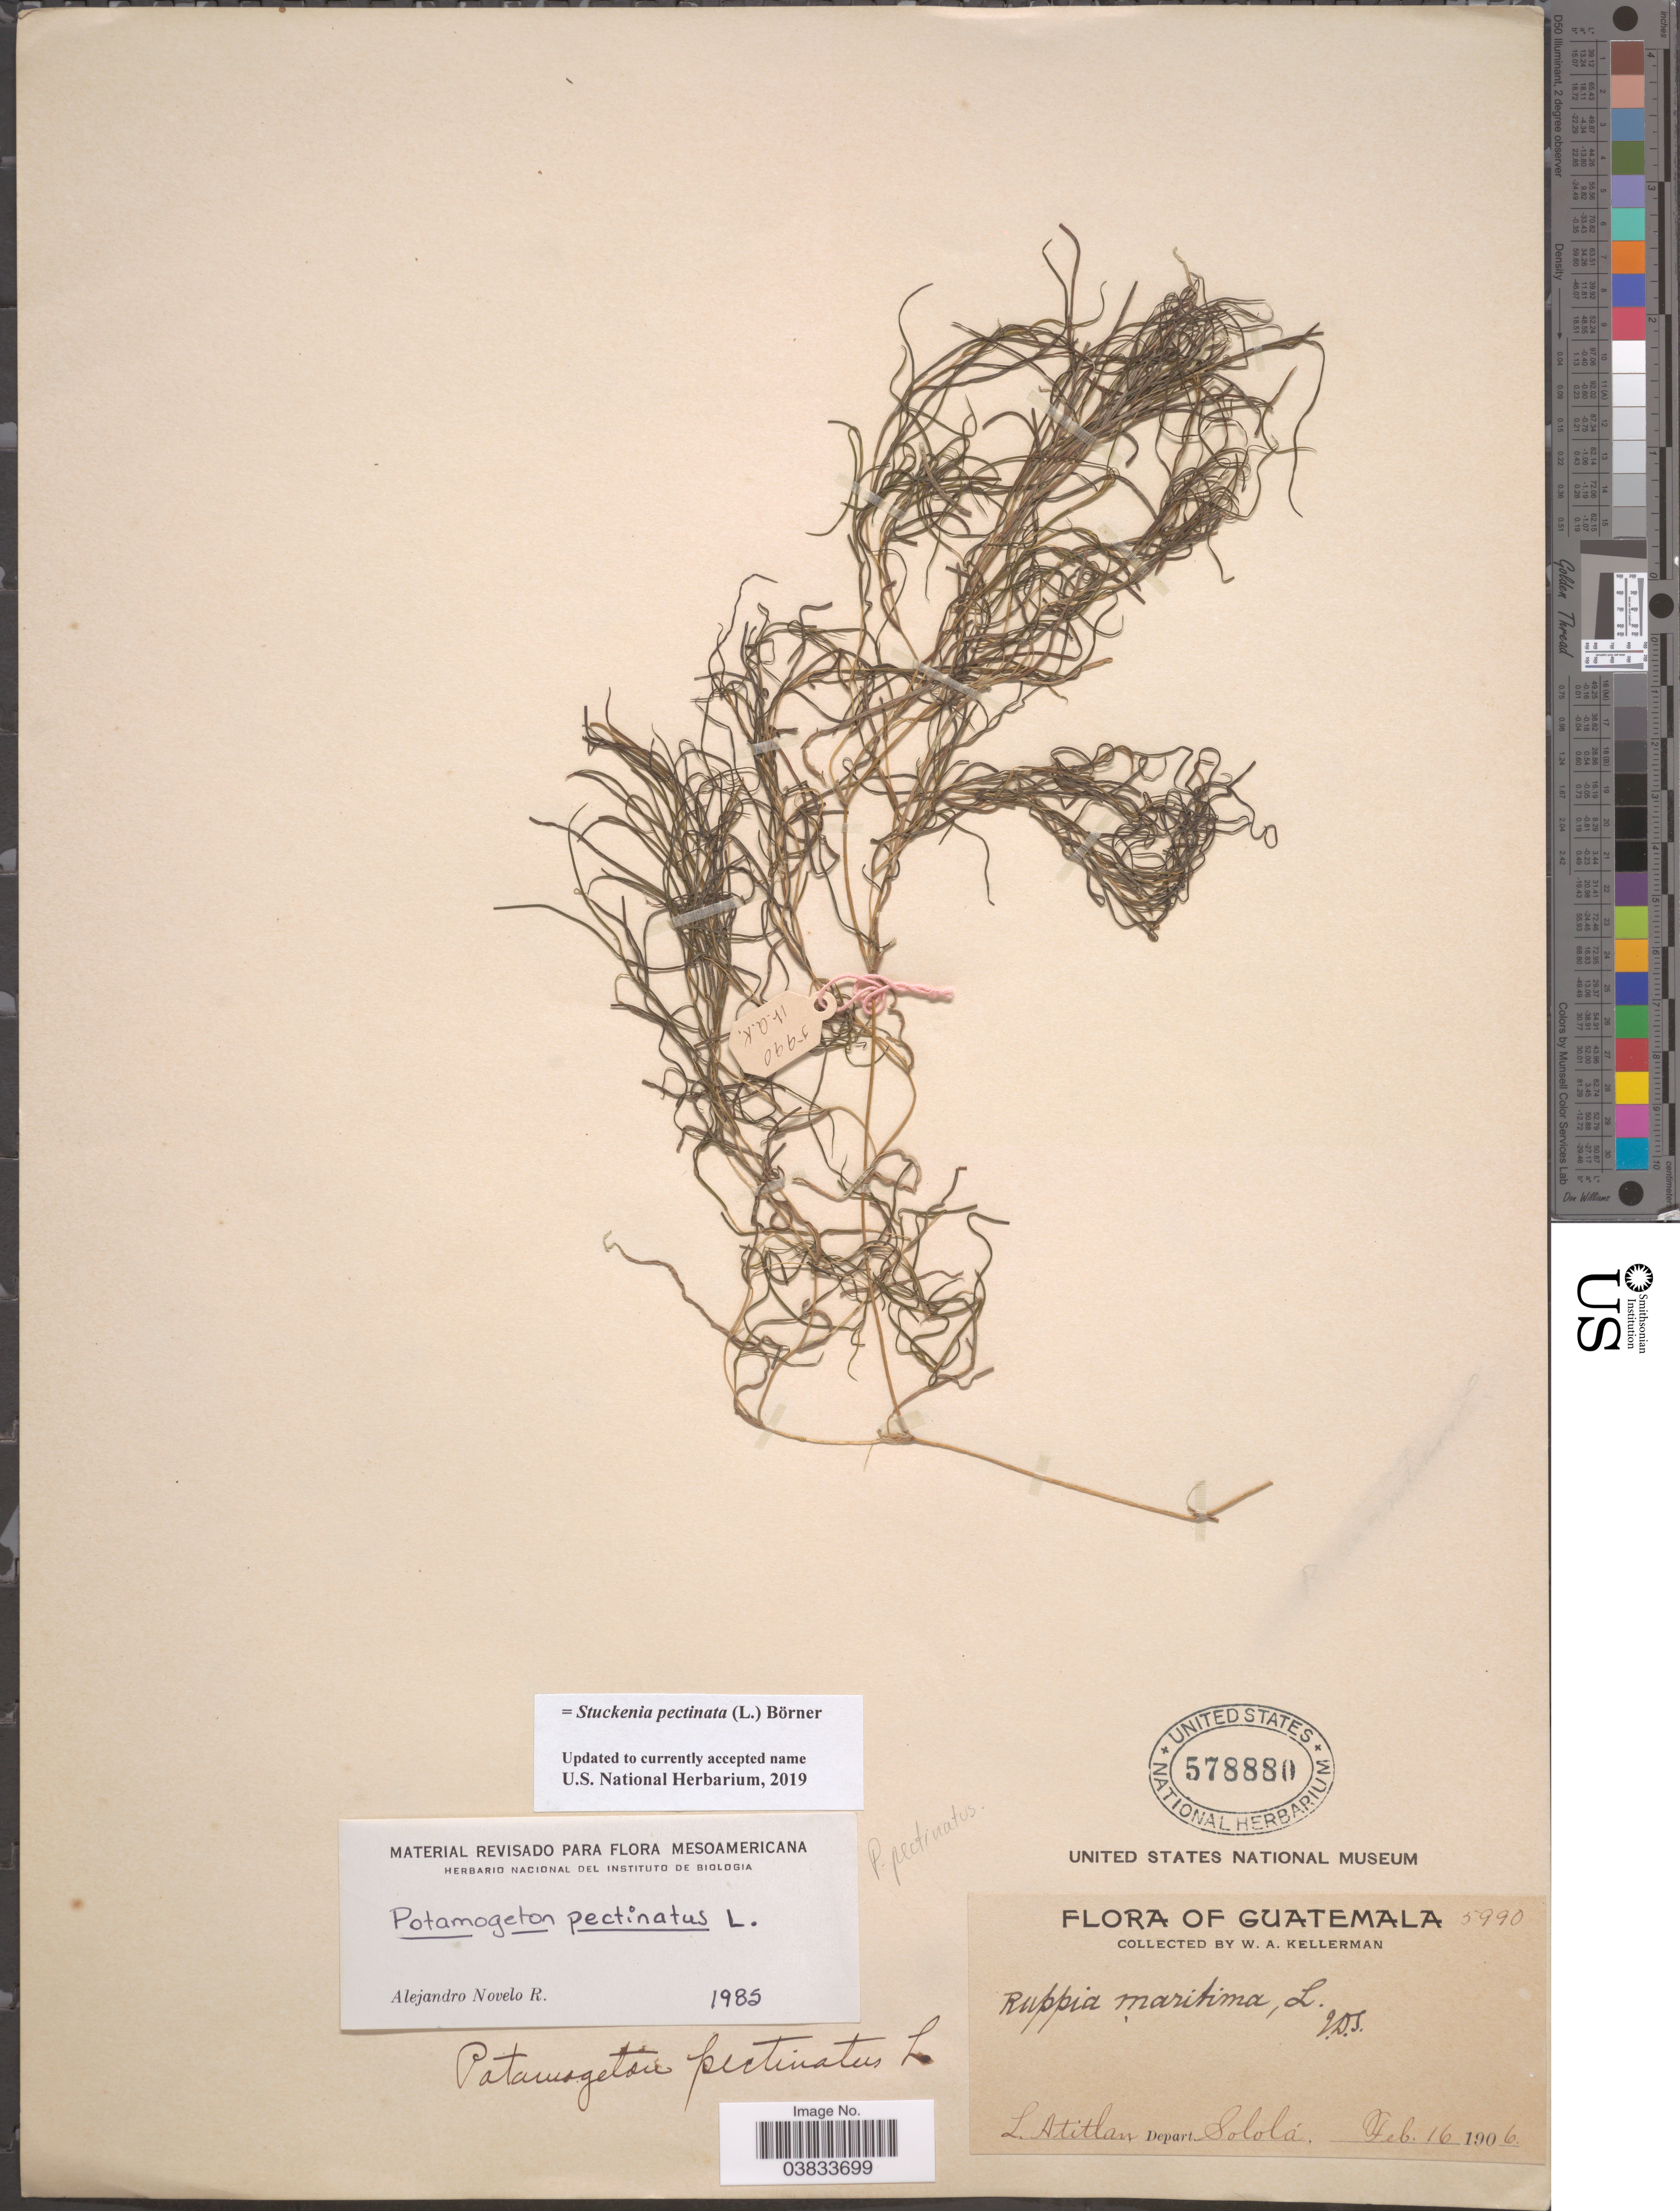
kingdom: Plantae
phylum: Tracheophyta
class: Liliopsida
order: Alismatales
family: Potamogetonaceae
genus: Stuckenia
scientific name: Stuckenia pectinata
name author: (L.) Börner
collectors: W. Kellerman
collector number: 5990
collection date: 1906-02-16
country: Guatemala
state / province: Solola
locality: L. Atitlan, Depart. Sololá.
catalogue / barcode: US 578880